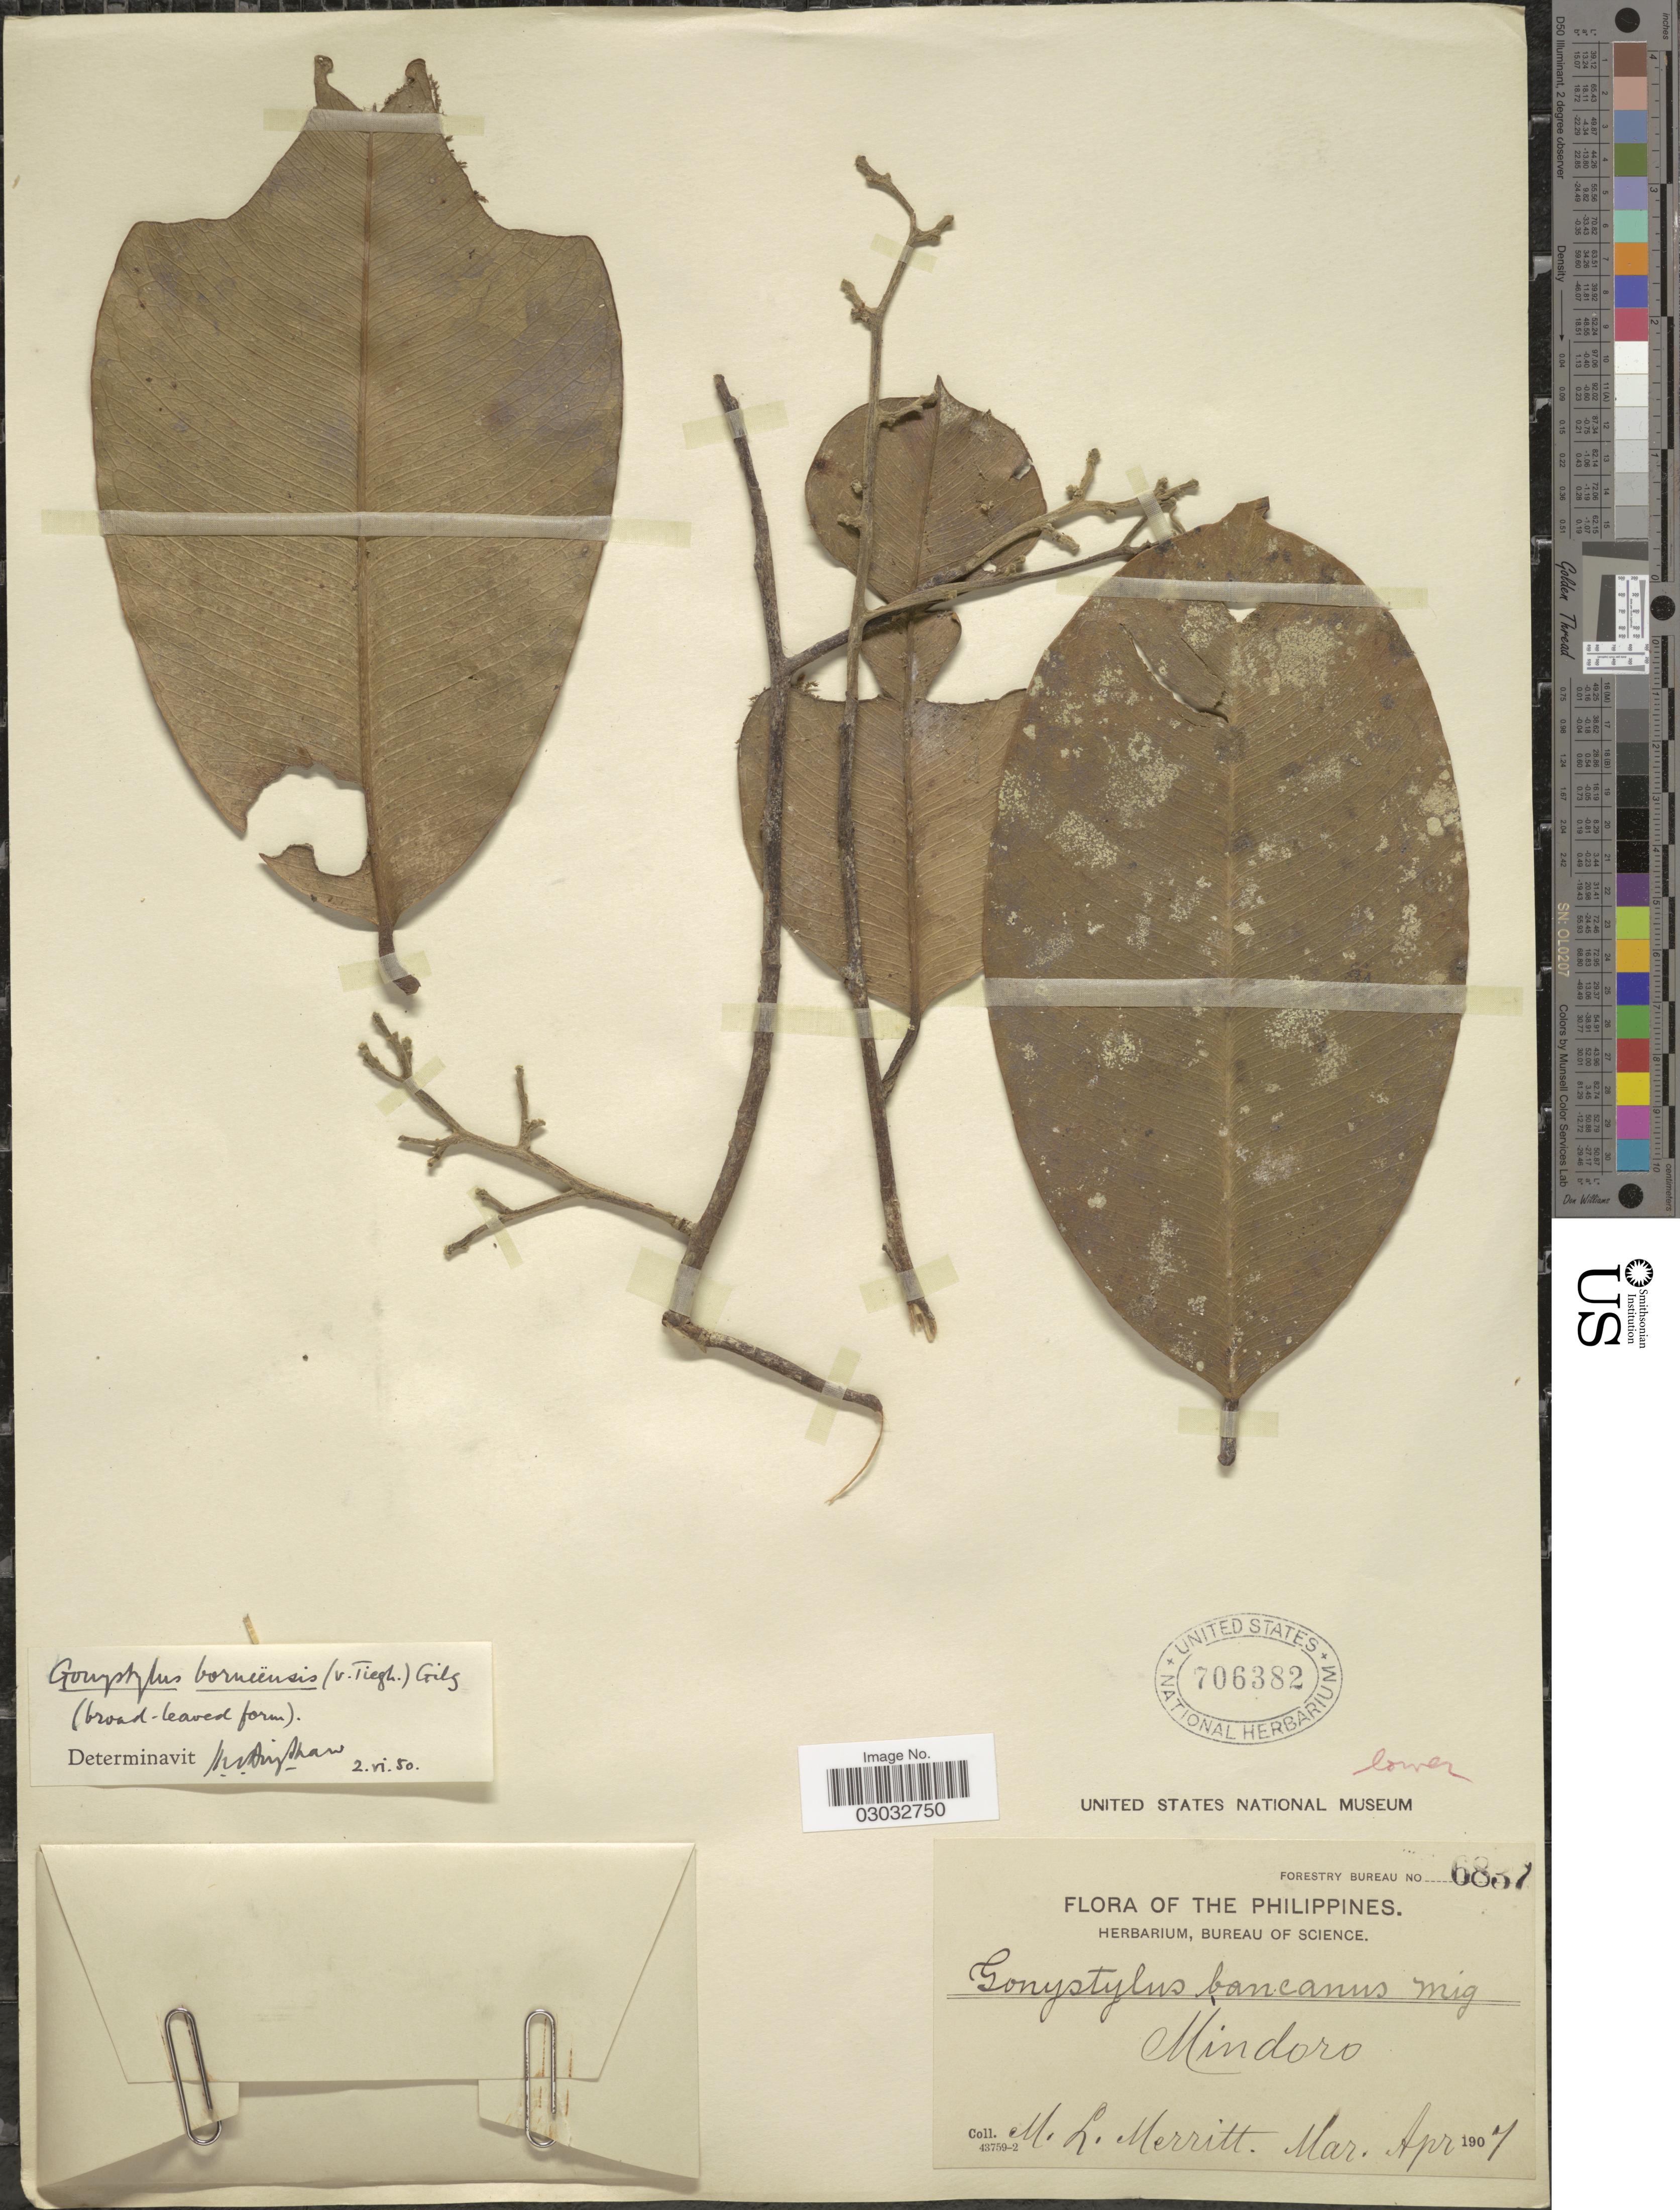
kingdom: Plantae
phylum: Tracheophyta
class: Magnoliopsida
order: Malvales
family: Thymelaeaceae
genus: Gonystylus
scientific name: Gonystylus macrophyllus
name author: (Miq.) Airy Shaw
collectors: M. L. Merritt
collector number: Forestry Bureau 6837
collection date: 1907-03/1907-04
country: Philippines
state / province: Mimaropa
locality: Mindoro.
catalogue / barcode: US 706382